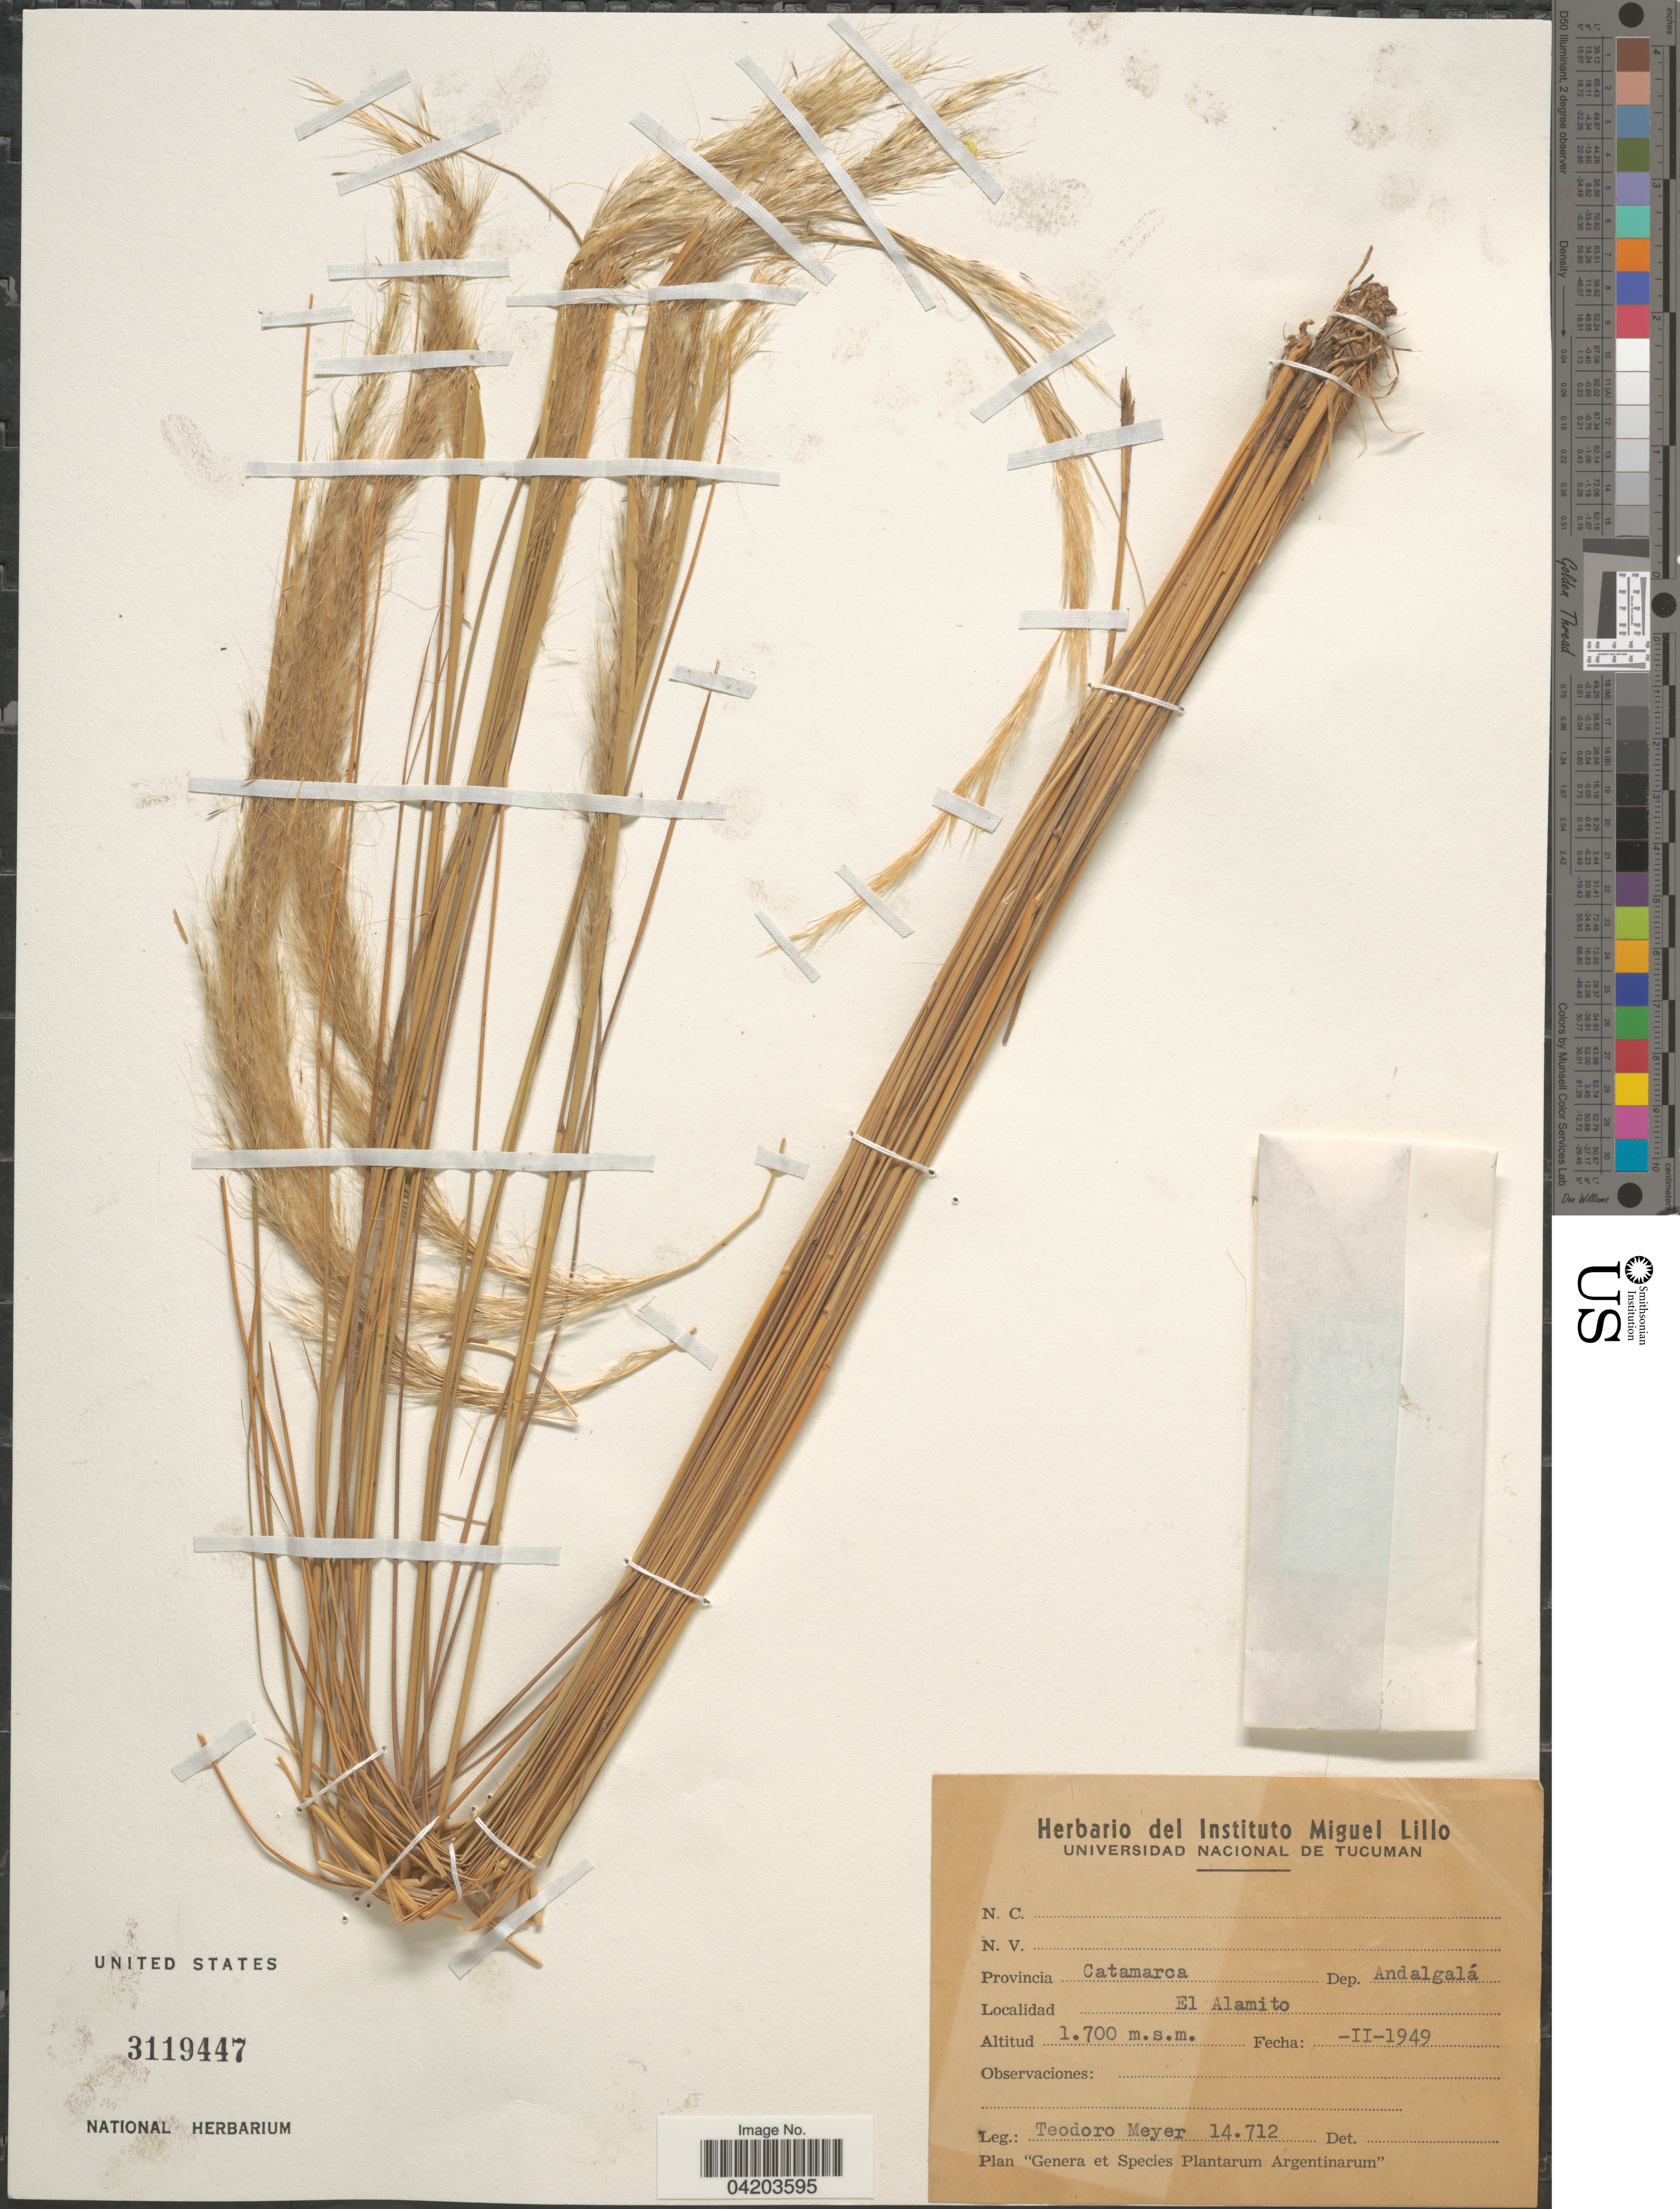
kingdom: Plantae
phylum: Tracheophyta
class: Liliopsida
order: Poales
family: Poaceae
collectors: T. Meyer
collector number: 14712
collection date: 1949-02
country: Argentina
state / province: Catamarca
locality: Dep. Andalgalá. El Alamito.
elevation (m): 1700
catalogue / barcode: US 3119447